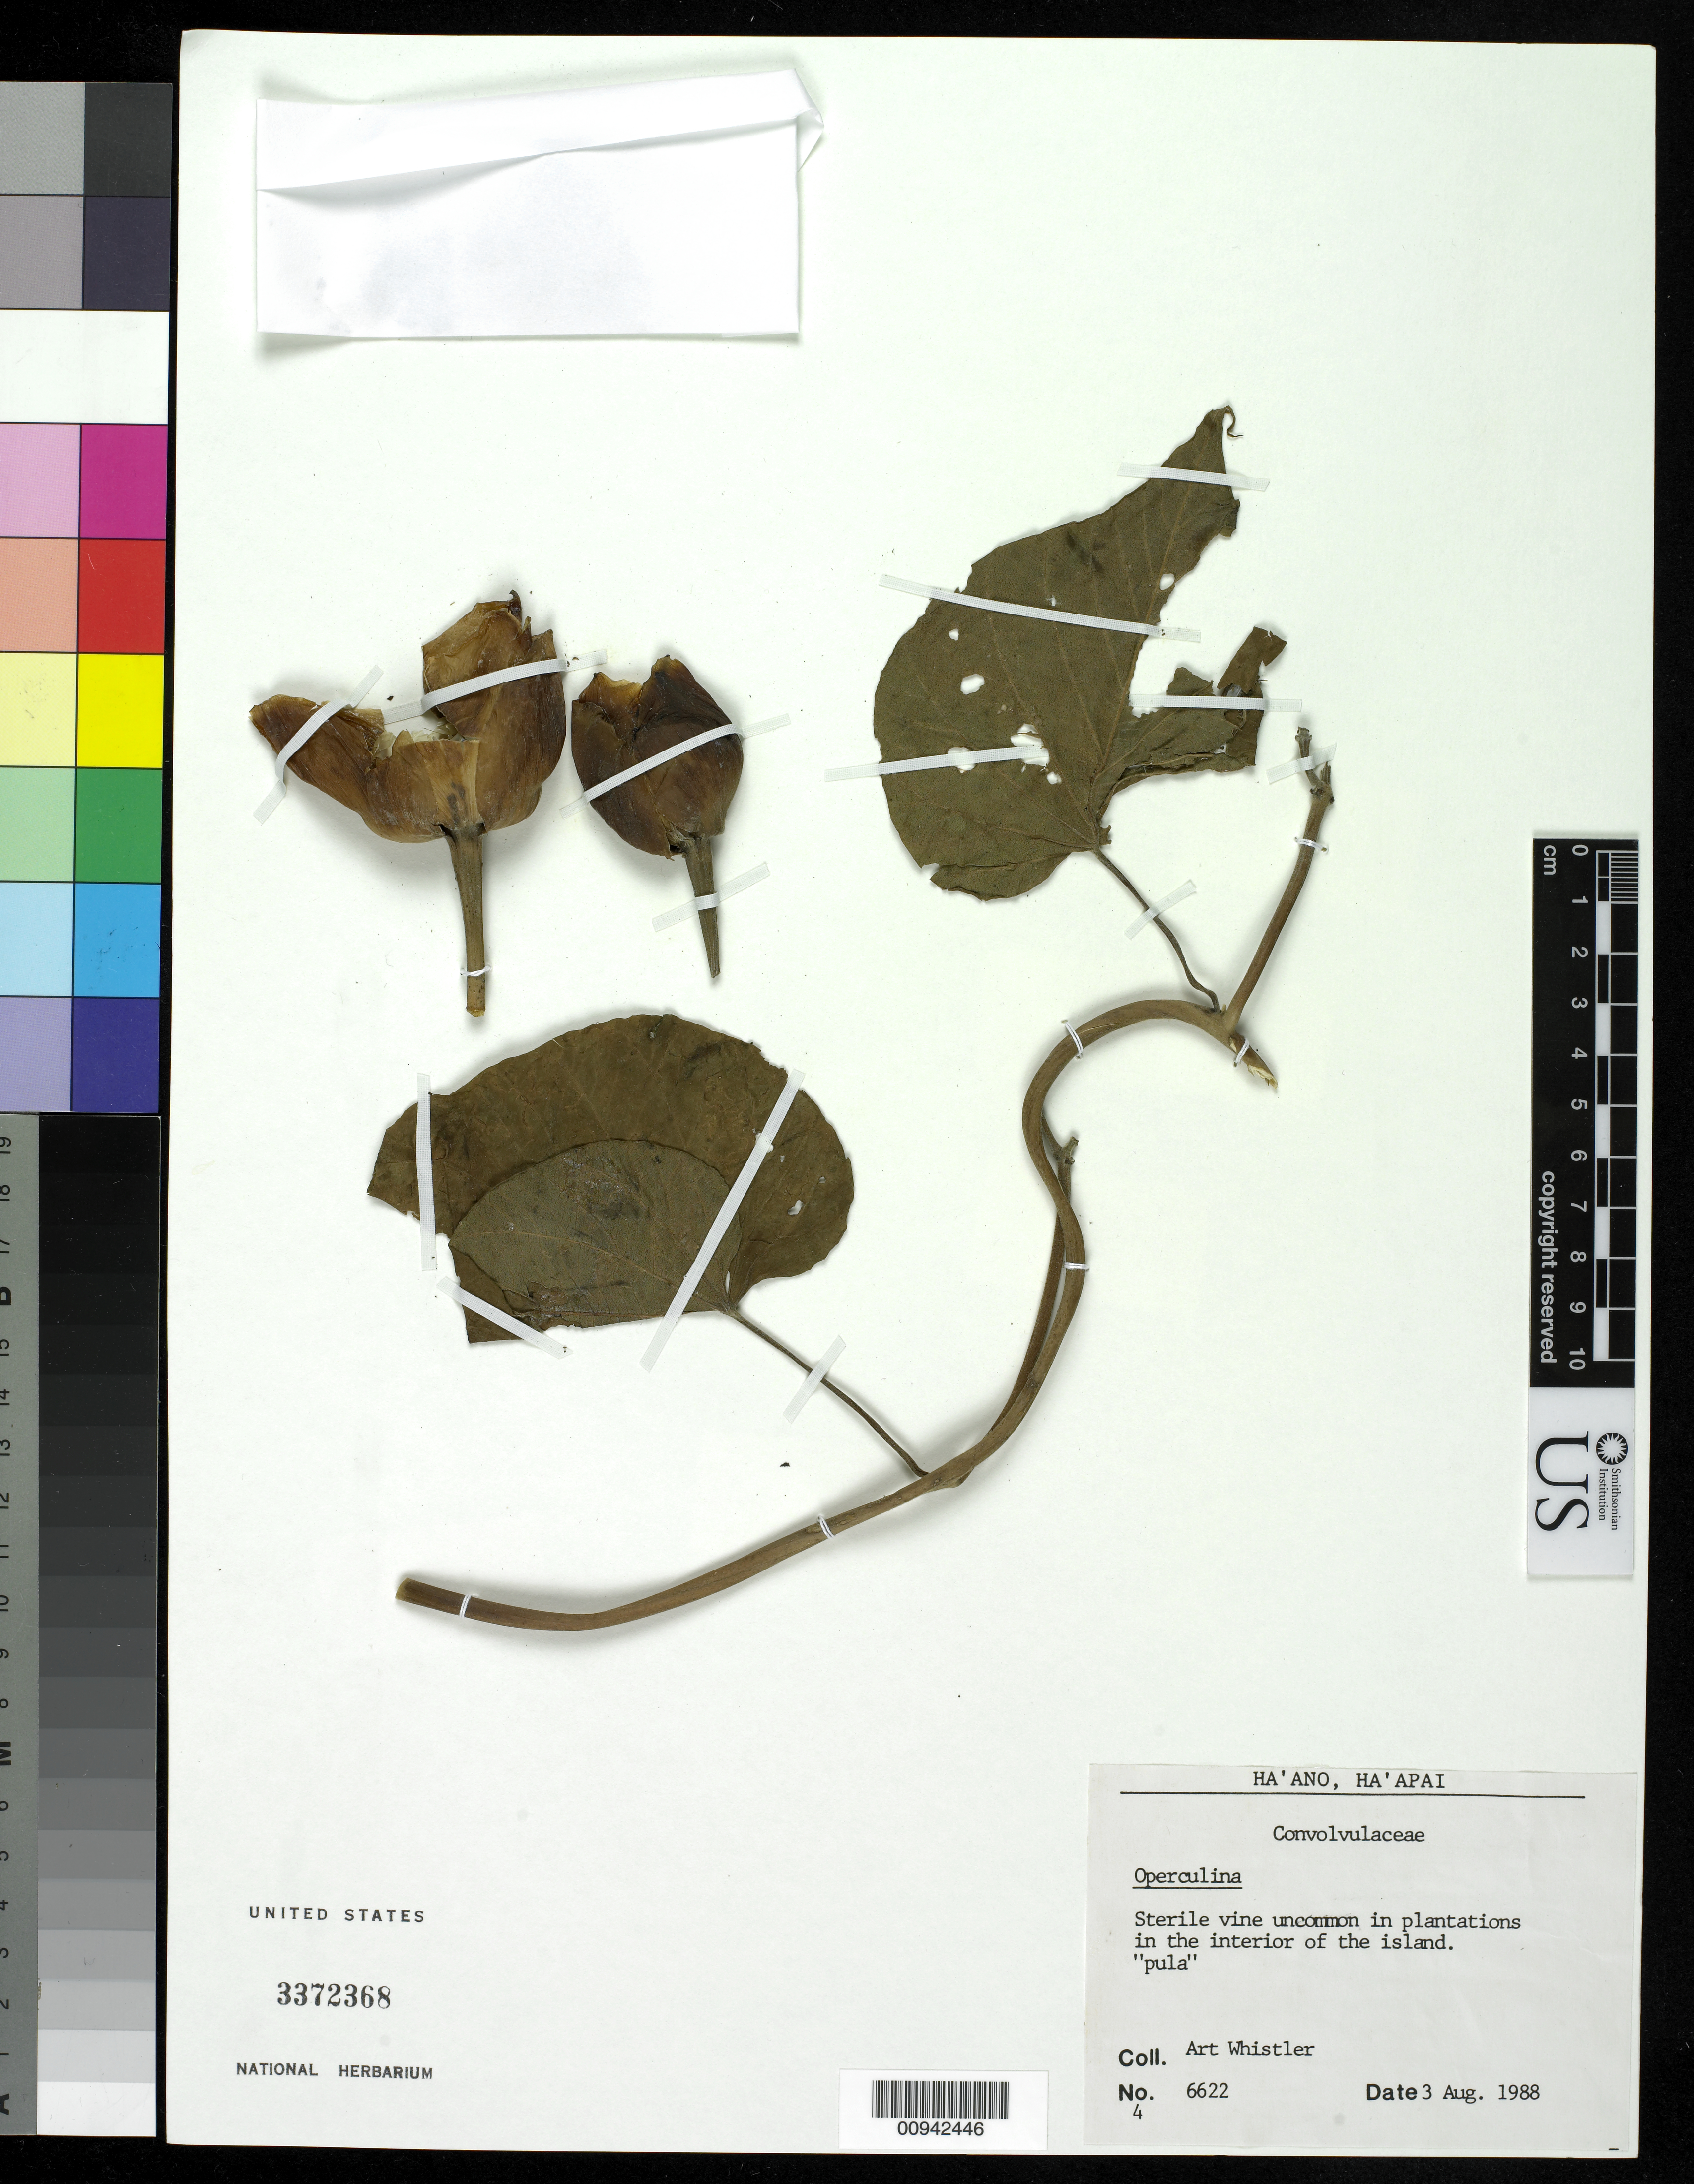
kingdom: Plantae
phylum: Tracheophyta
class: Magnoliopsida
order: Solanales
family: Convolvulaceae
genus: Operculina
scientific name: Operculina sp.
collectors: A. Whistler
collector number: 6622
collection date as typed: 03 Aug 1988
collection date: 1988-08-03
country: Tonga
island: Ha'ano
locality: In the interior of the island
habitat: In plantations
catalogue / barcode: US 3372368